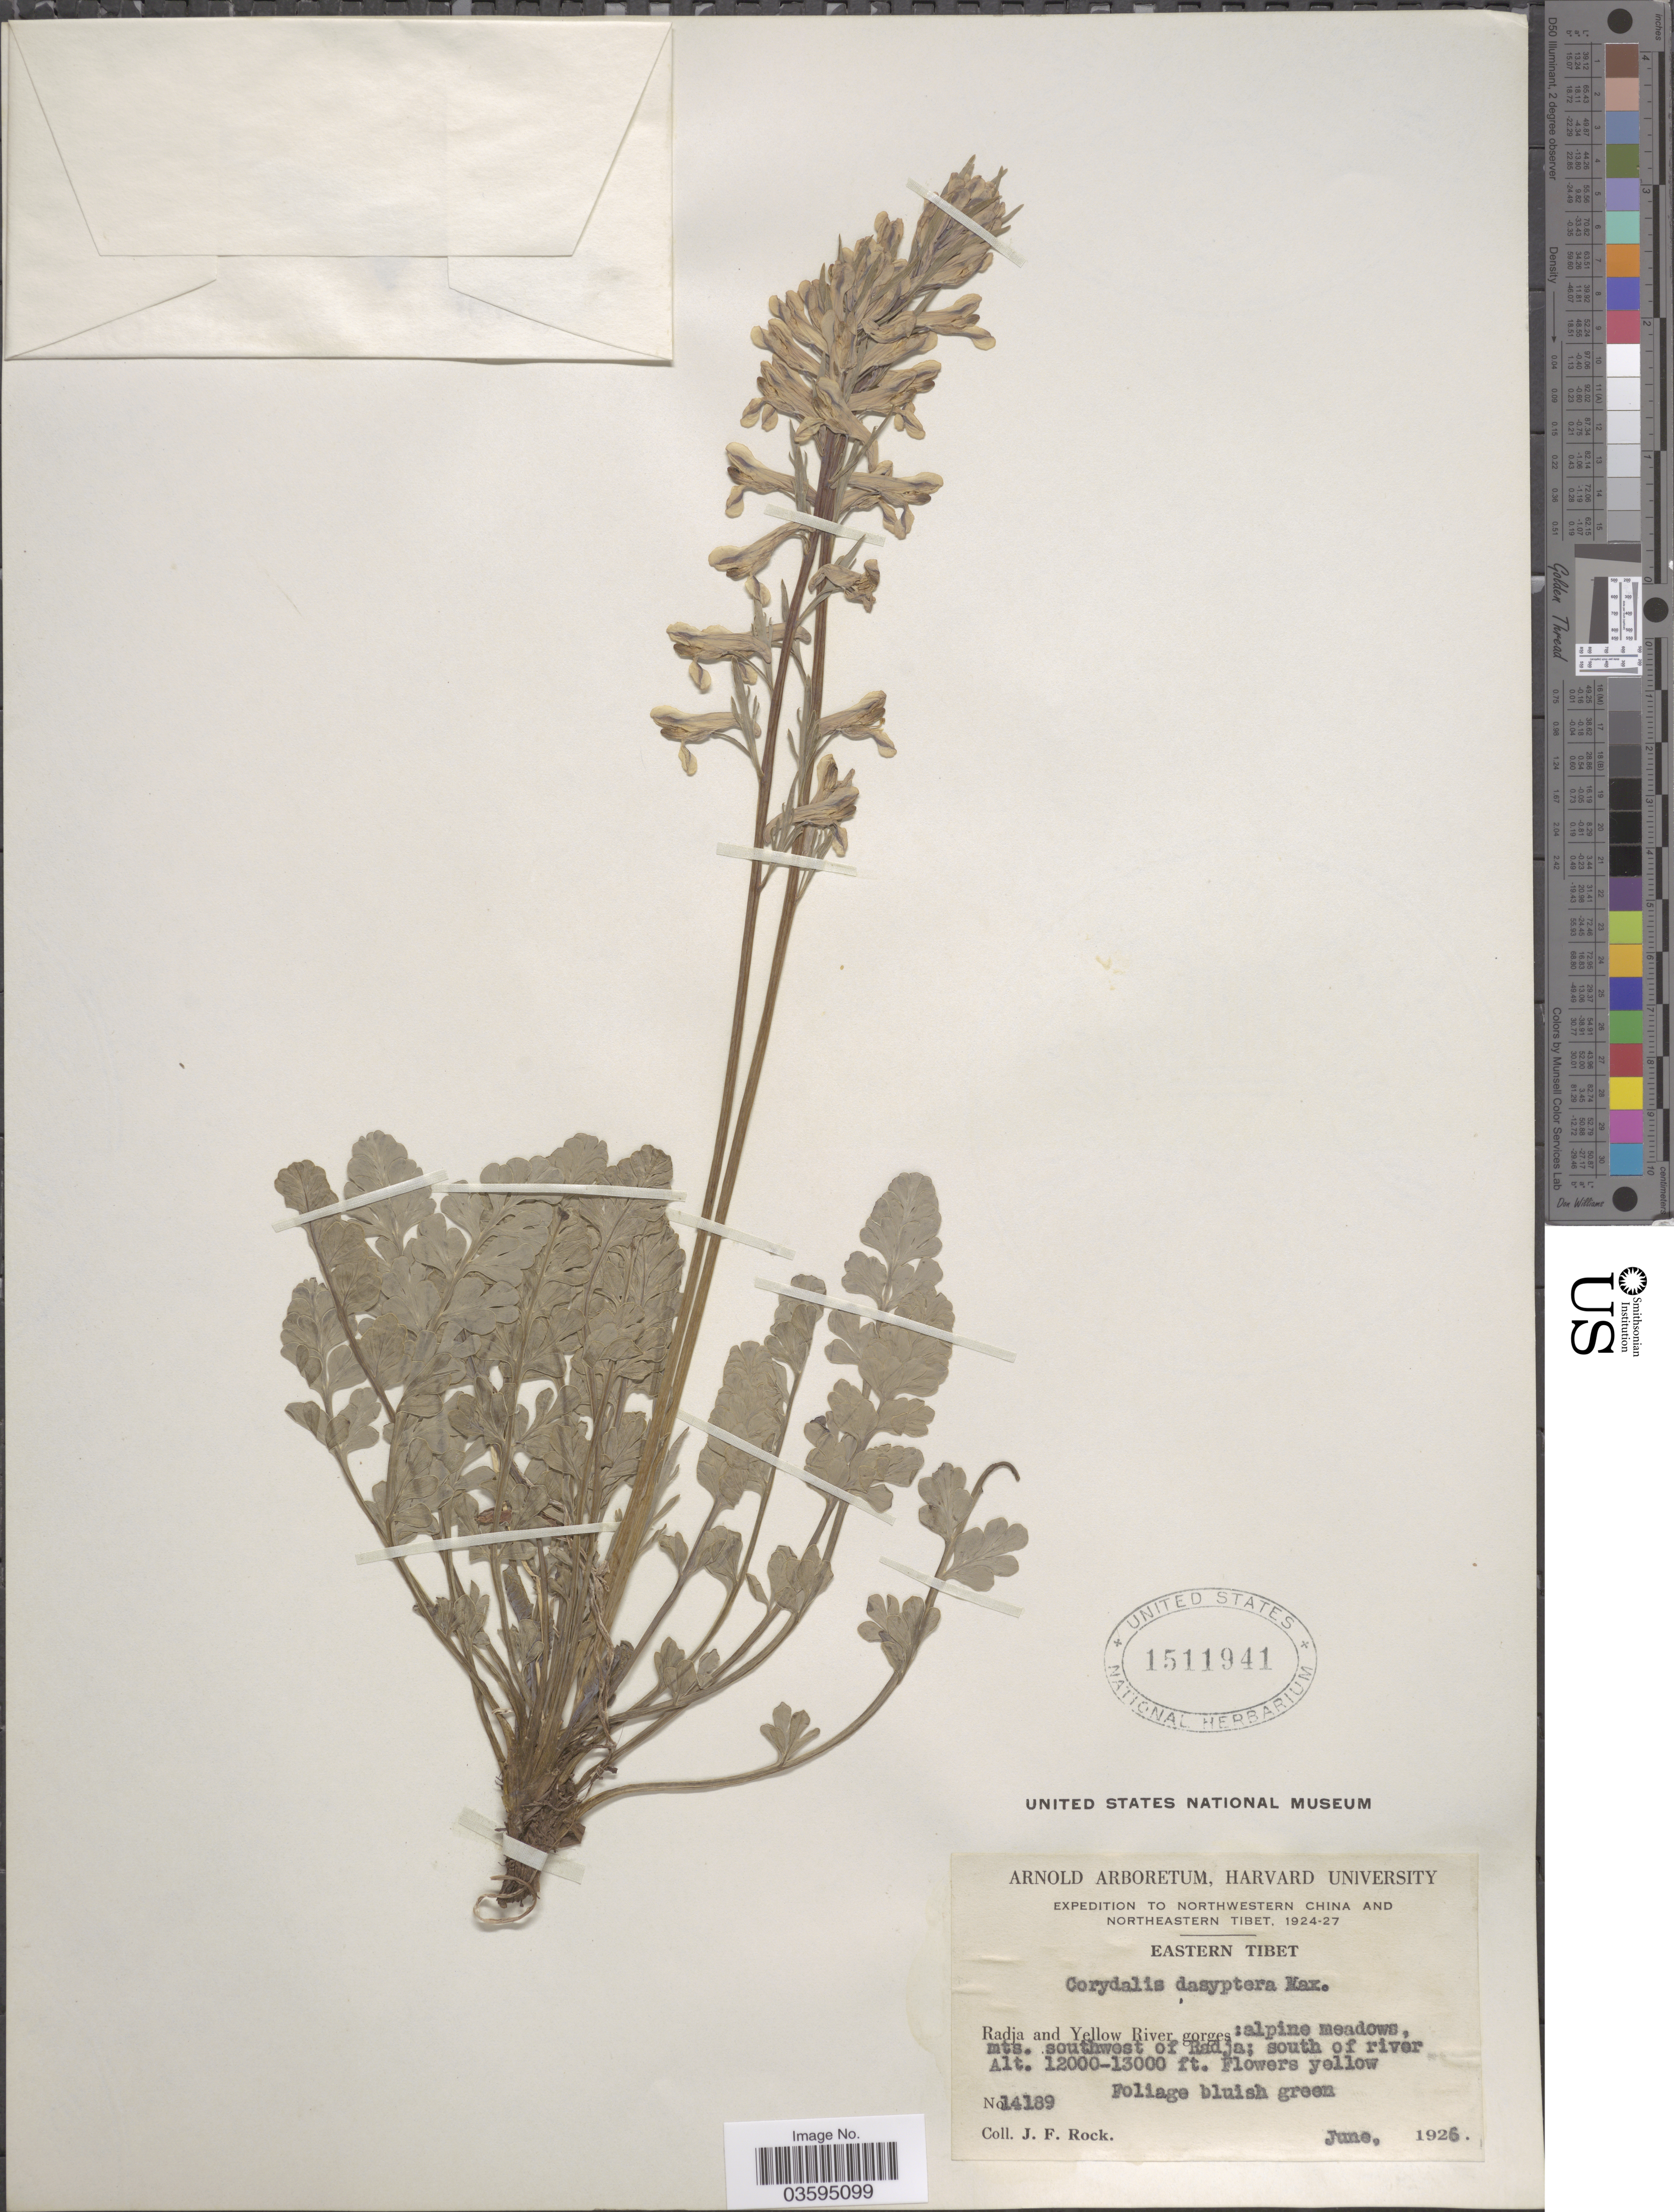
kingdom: Plantae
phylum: Tracheophyta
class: Magnoliopsida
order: Ranunculales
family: Papaveraceae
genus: Corydalis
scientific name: Corydalis dasyptera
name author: Maxim.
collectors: J. Rock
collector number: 14189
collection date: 1926-06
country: China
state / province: Xizang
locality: Eastern Tibet. Radja and Yellow River gorges: alpine meadows mts. southwest of Radja; south of river.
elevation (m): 3658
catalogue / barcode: US 1511941